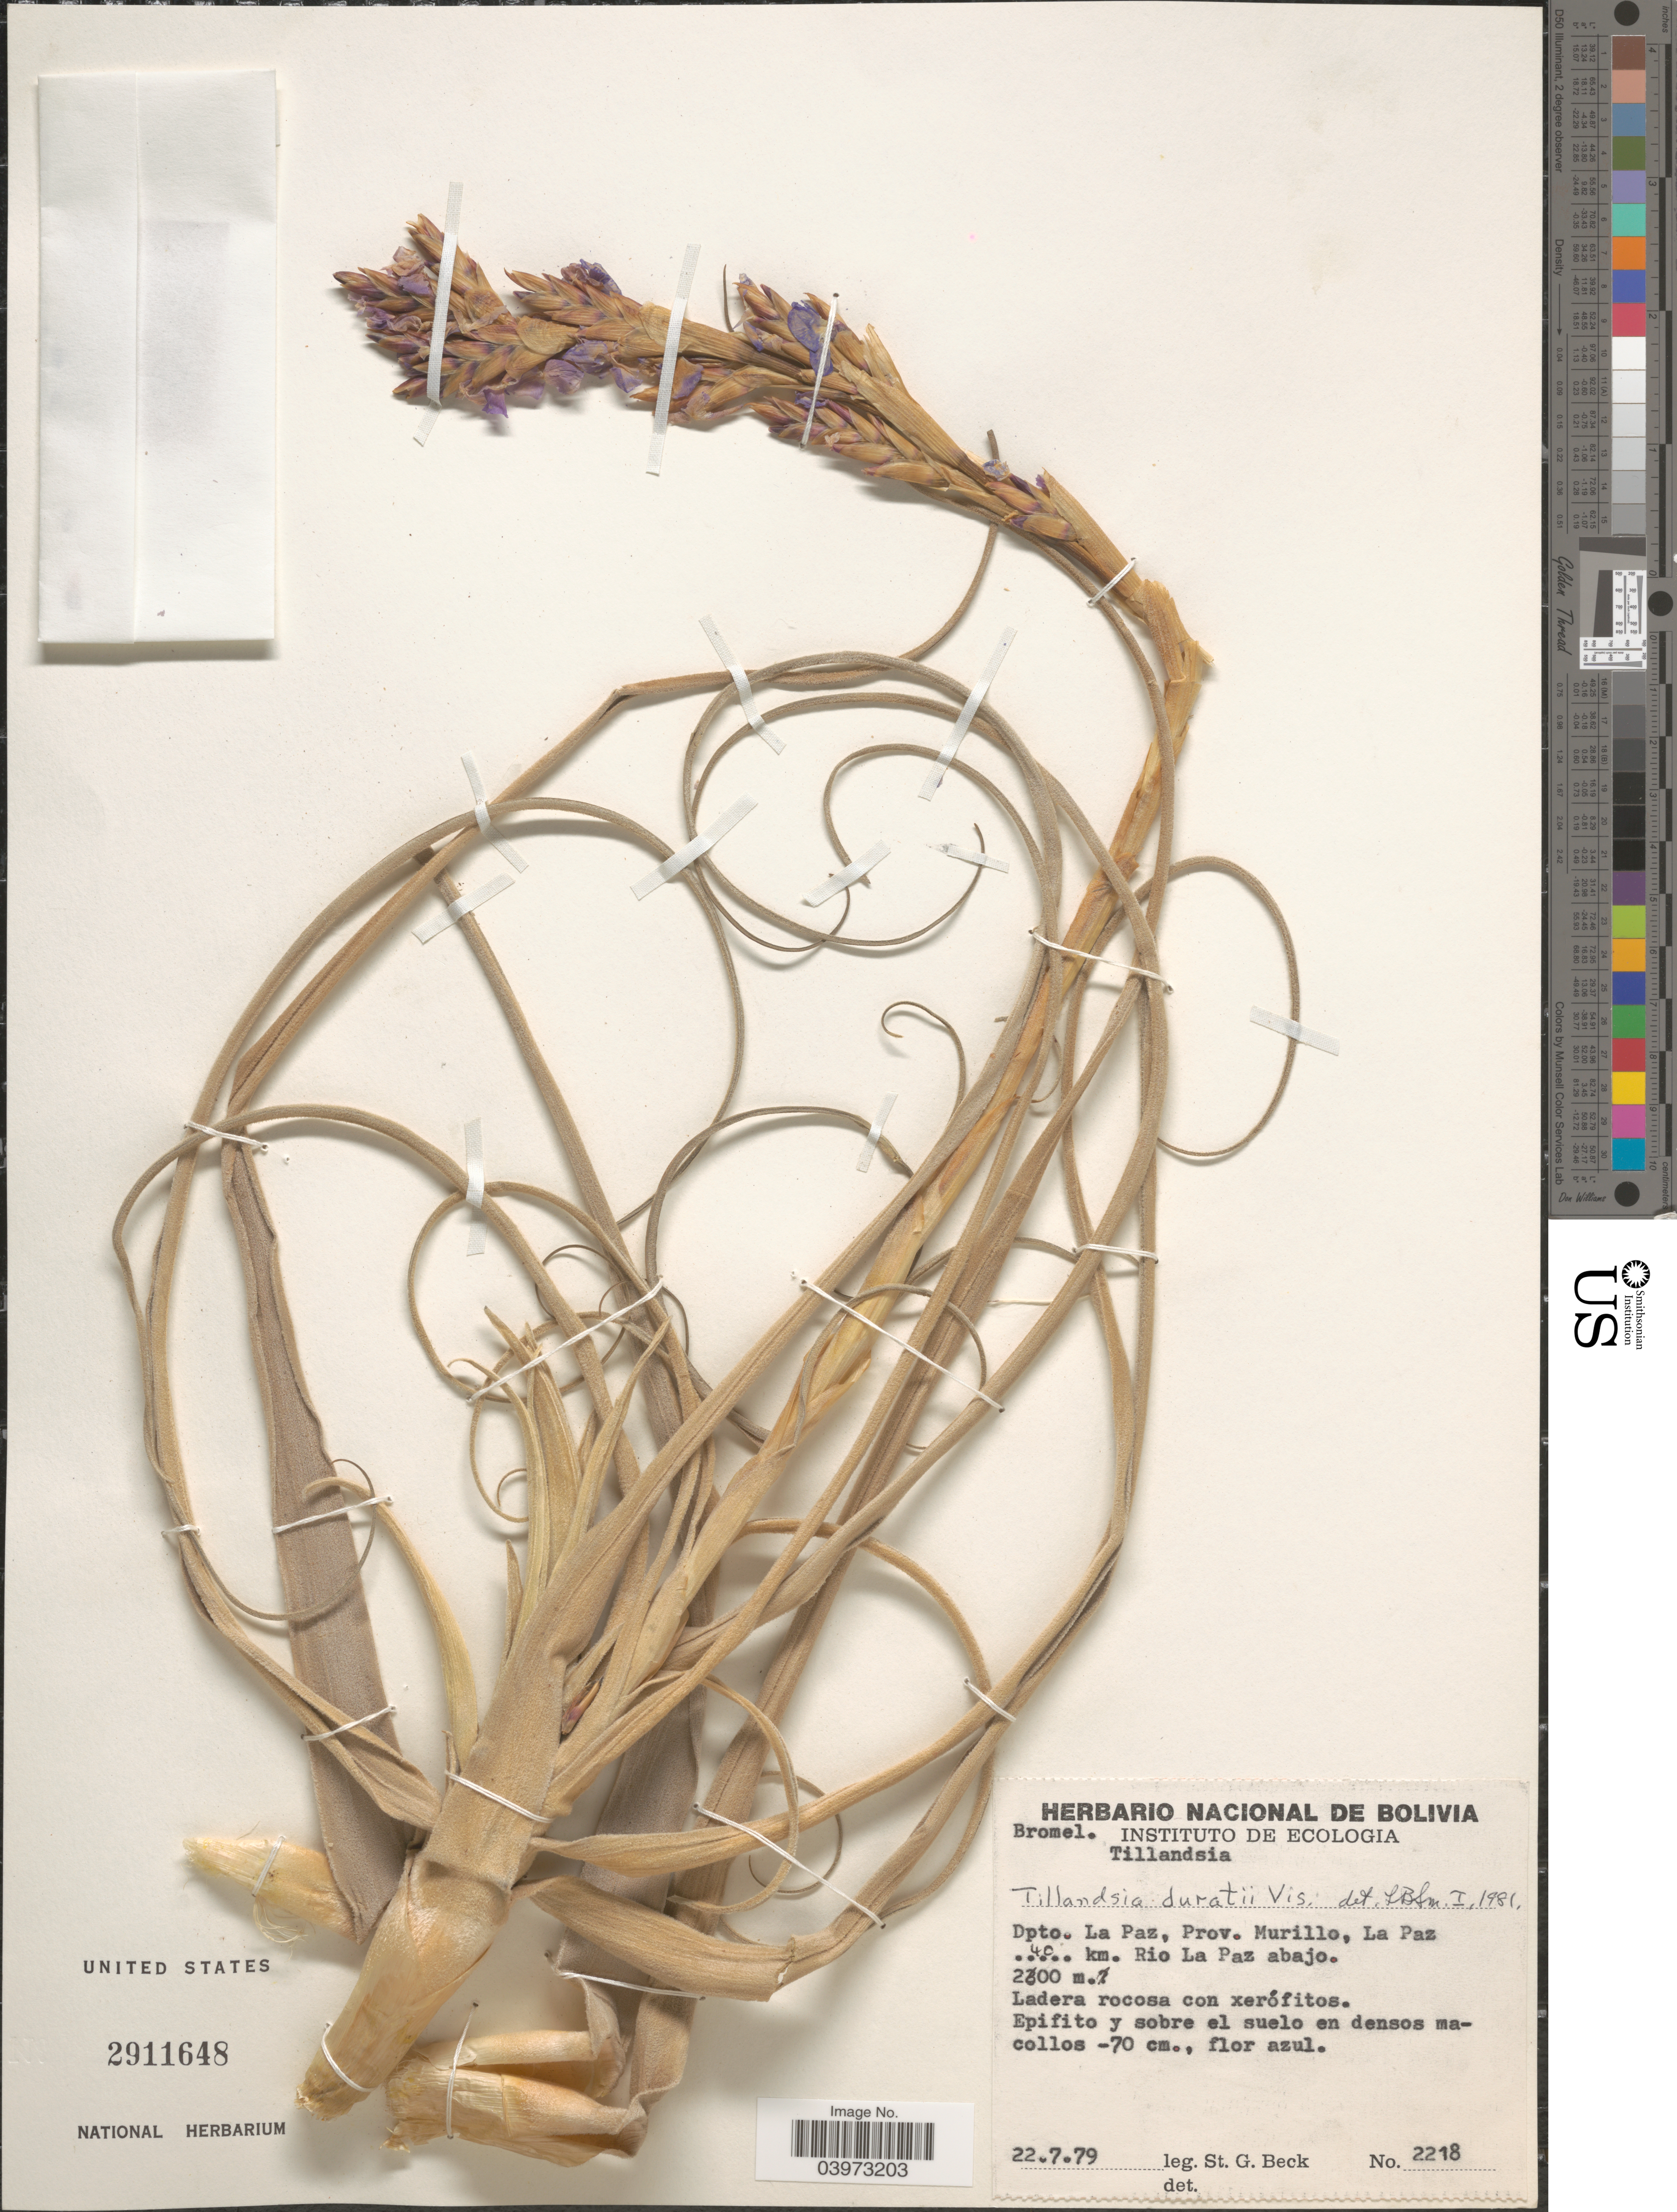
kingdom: Plantae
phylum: Tracheophyta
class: Liliopsida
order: Poales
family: Bromeliaceae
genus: Tillandsia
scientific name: Tillandsia duratii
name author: Vis.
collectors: S. G. Beck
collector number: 2218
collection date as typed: Transcribed d/m/y: 22/7/79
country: Bolivia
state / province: La Paz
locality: Dpto. La Paz, Prov. Murillo, La Paz 40 km. Rio La Paz abajo.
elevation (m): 2100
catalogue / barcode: US 2911648